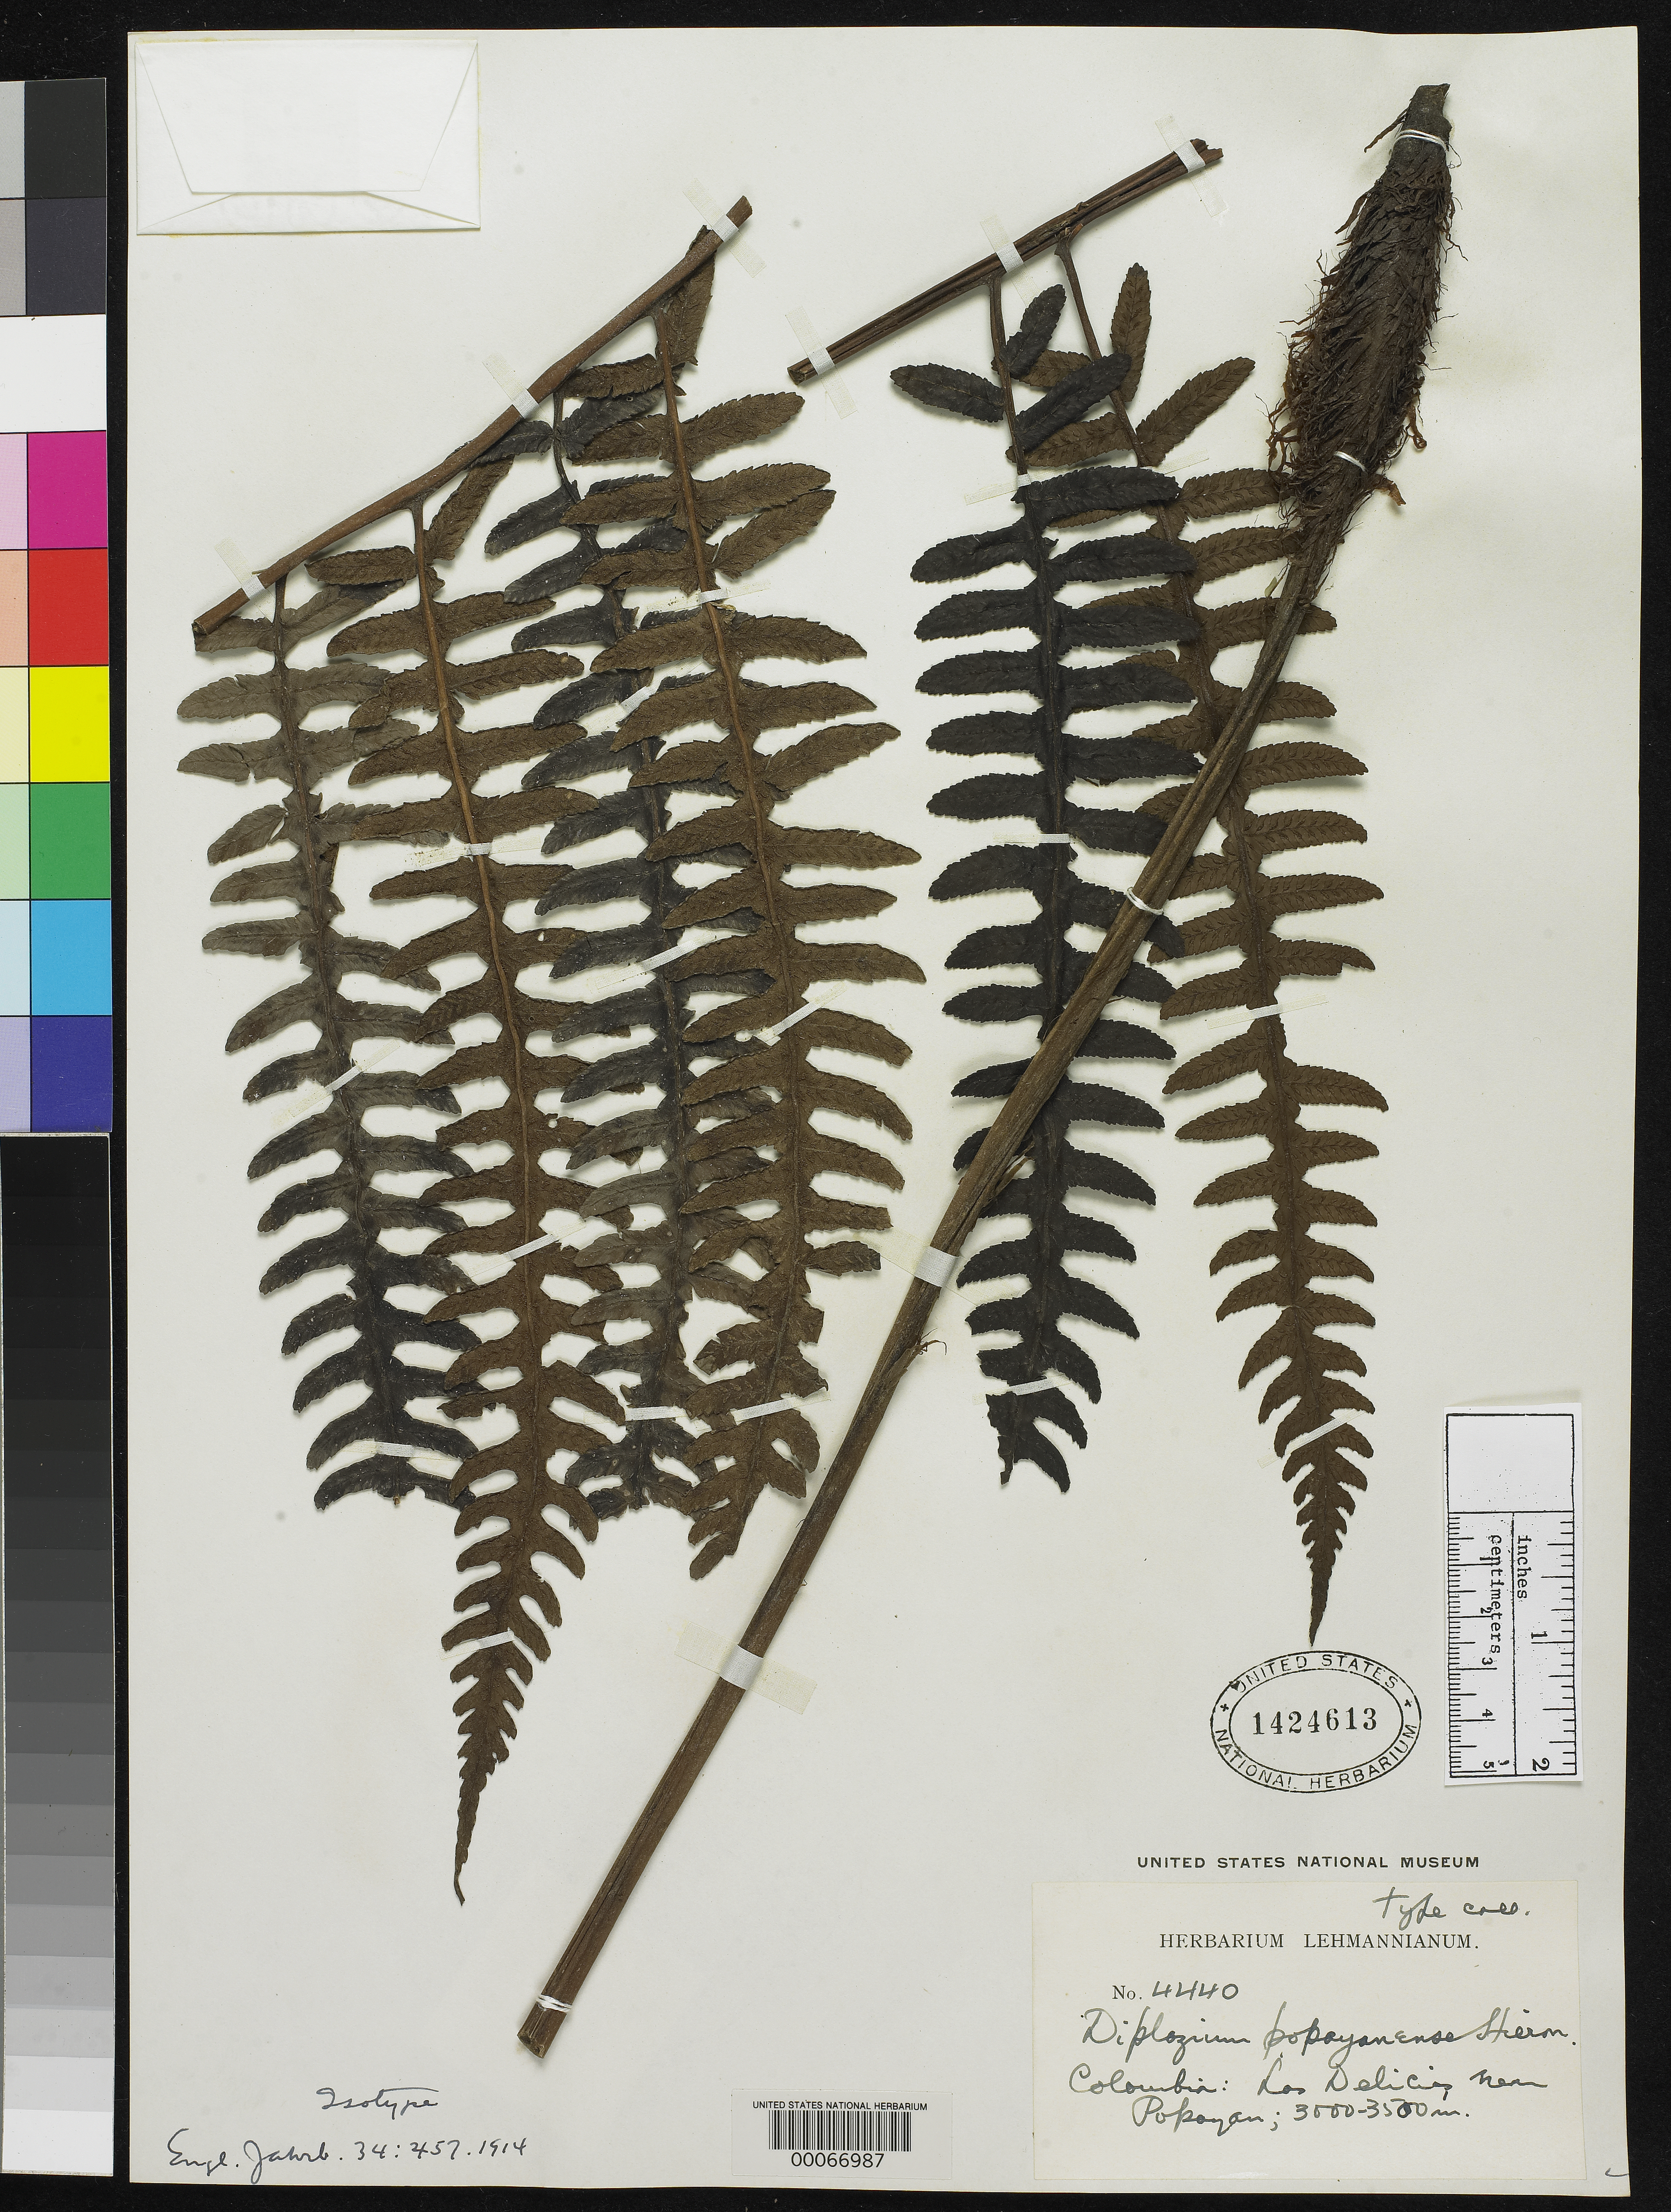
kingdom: Plantae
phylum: Tracheophyta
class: Polypodiopsida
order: Polypodiales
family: Athyriaceae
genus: Diplazium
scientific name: Diplazium popayanense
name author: Hieron.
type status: Type Collection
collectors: F. C. Lehmann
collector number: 4440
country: Colombia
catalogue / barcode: US 1424613